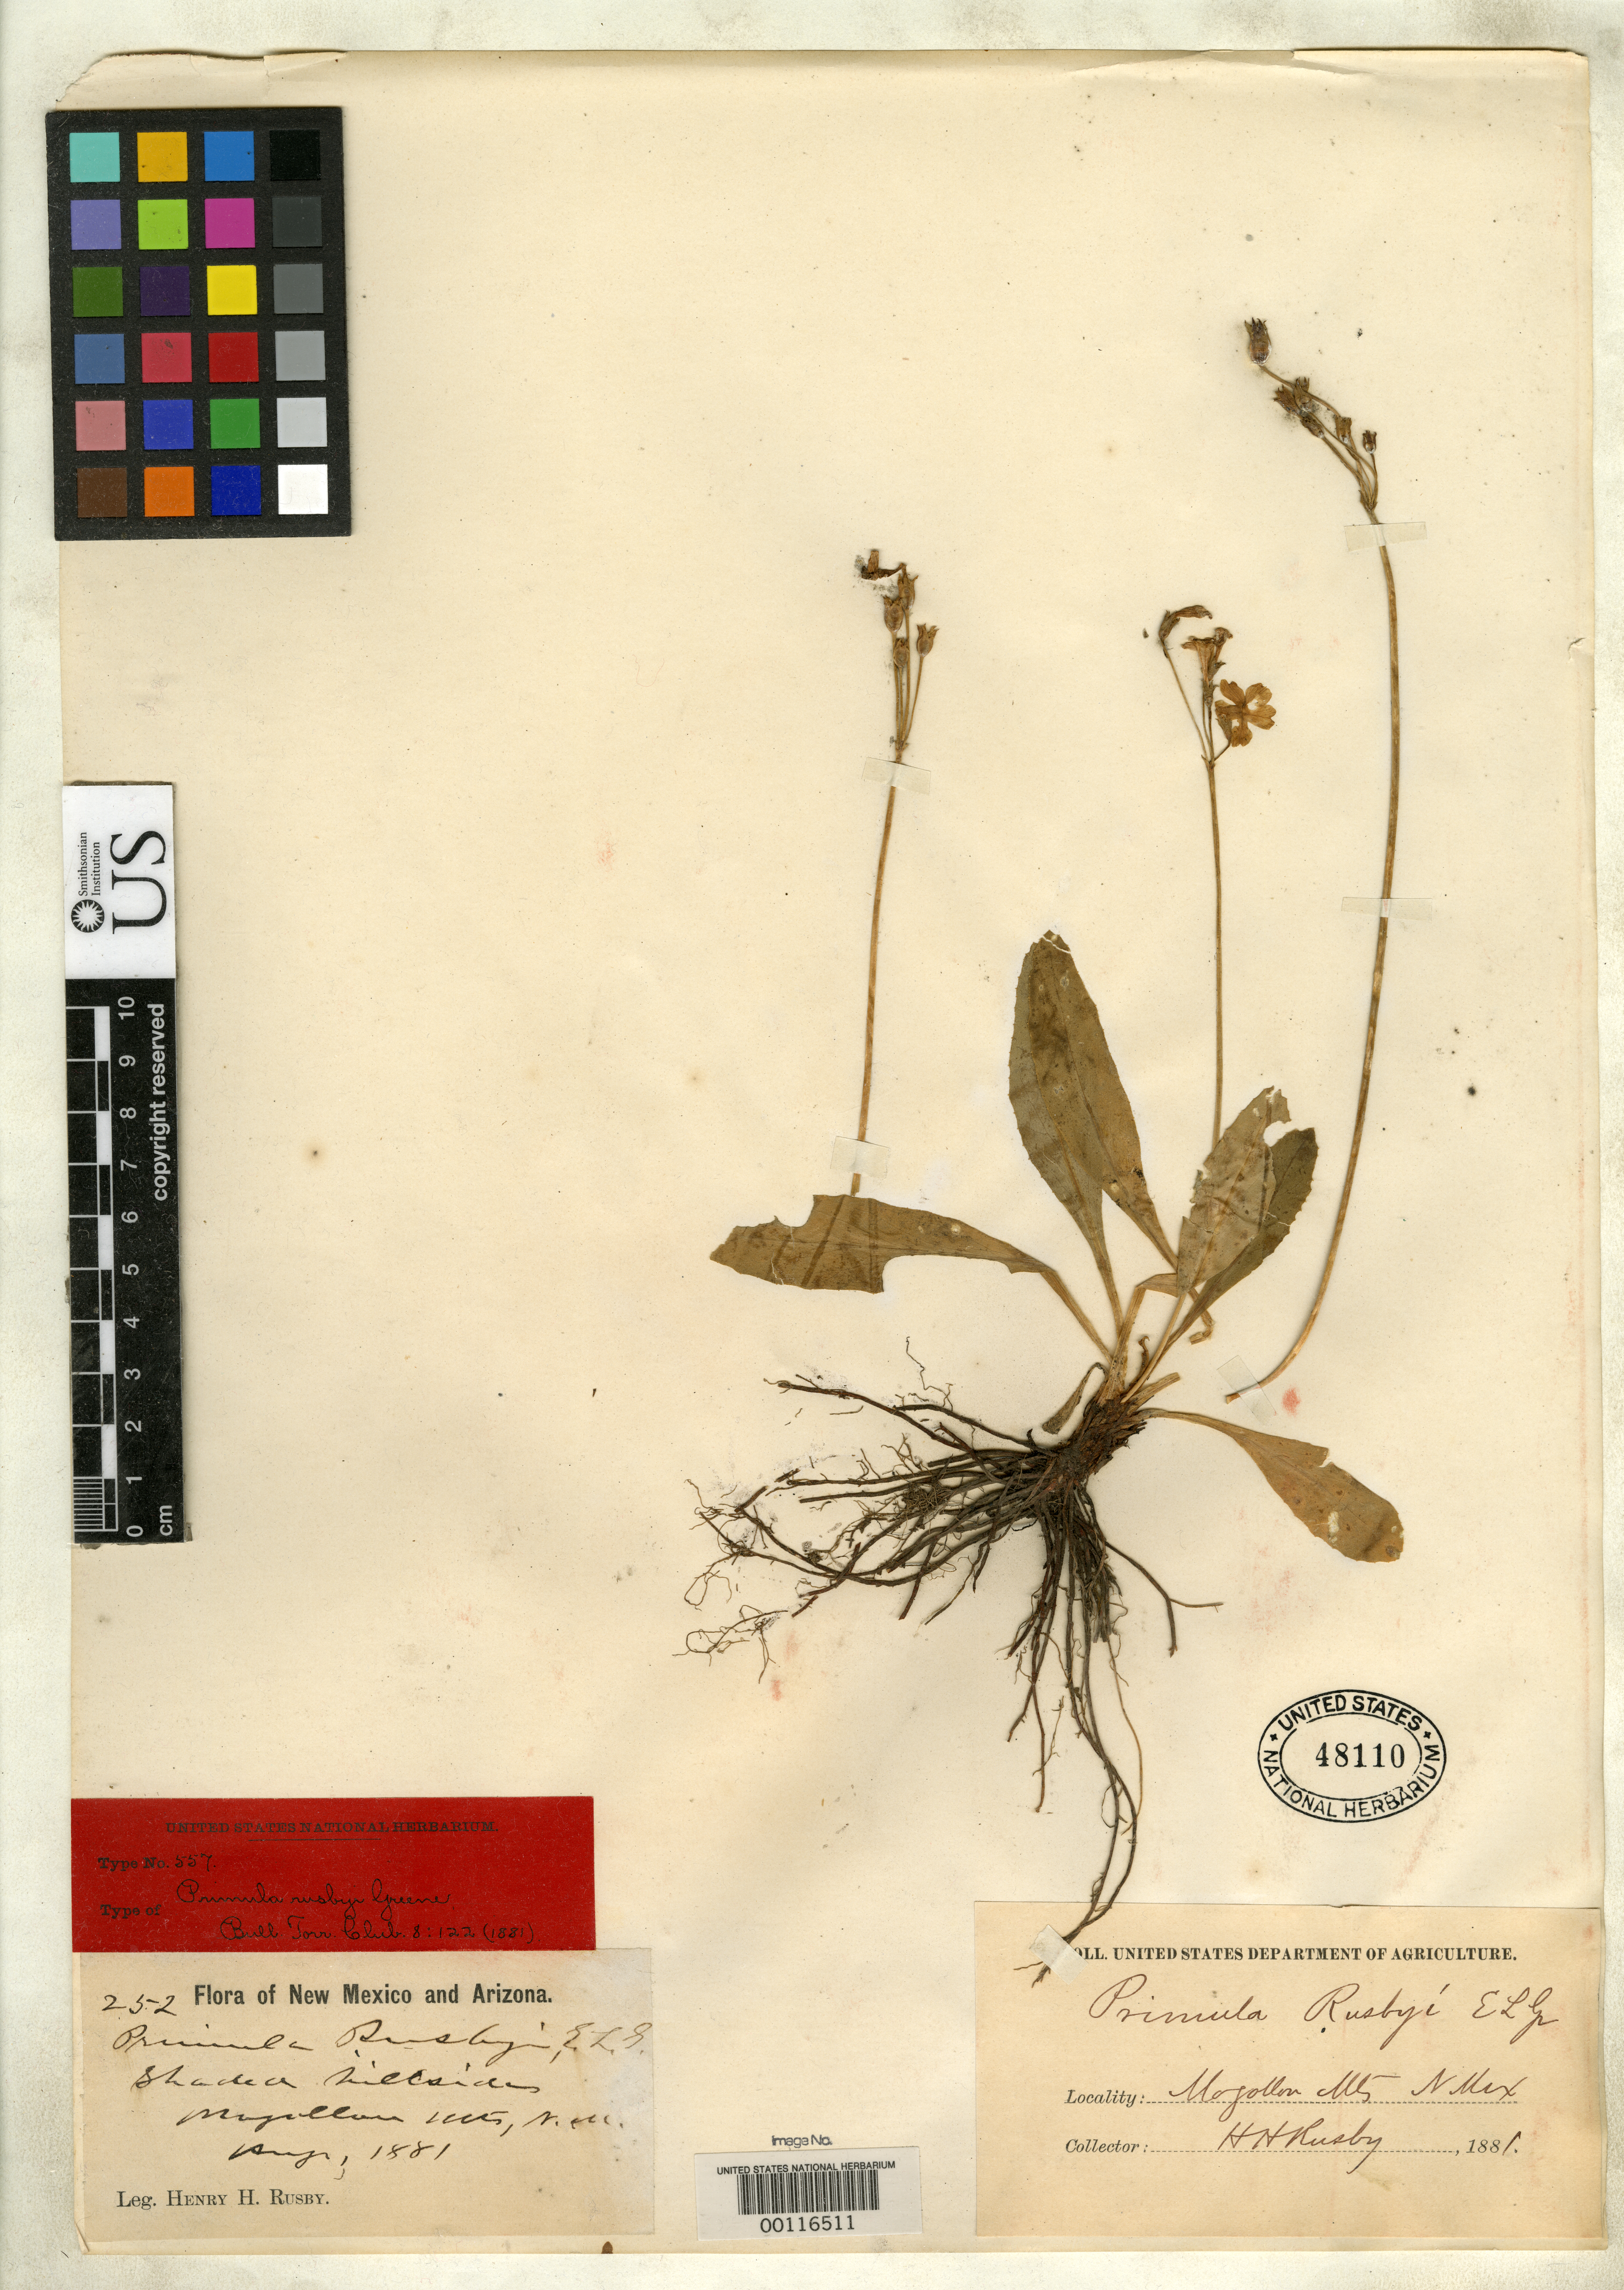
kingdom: Plantae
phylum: Tracheophyta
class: Magnoliopsida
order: Ericales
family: Primulaceae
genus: Primula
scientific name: Primula rusbyi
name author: Greene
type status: Type Collection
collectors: H. H. Rusby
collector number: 252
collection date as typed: Aug 1881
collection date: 1881-08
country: United States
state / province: New Mexico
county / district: Catron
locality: Mogollon Mts.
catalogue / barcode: US 48110